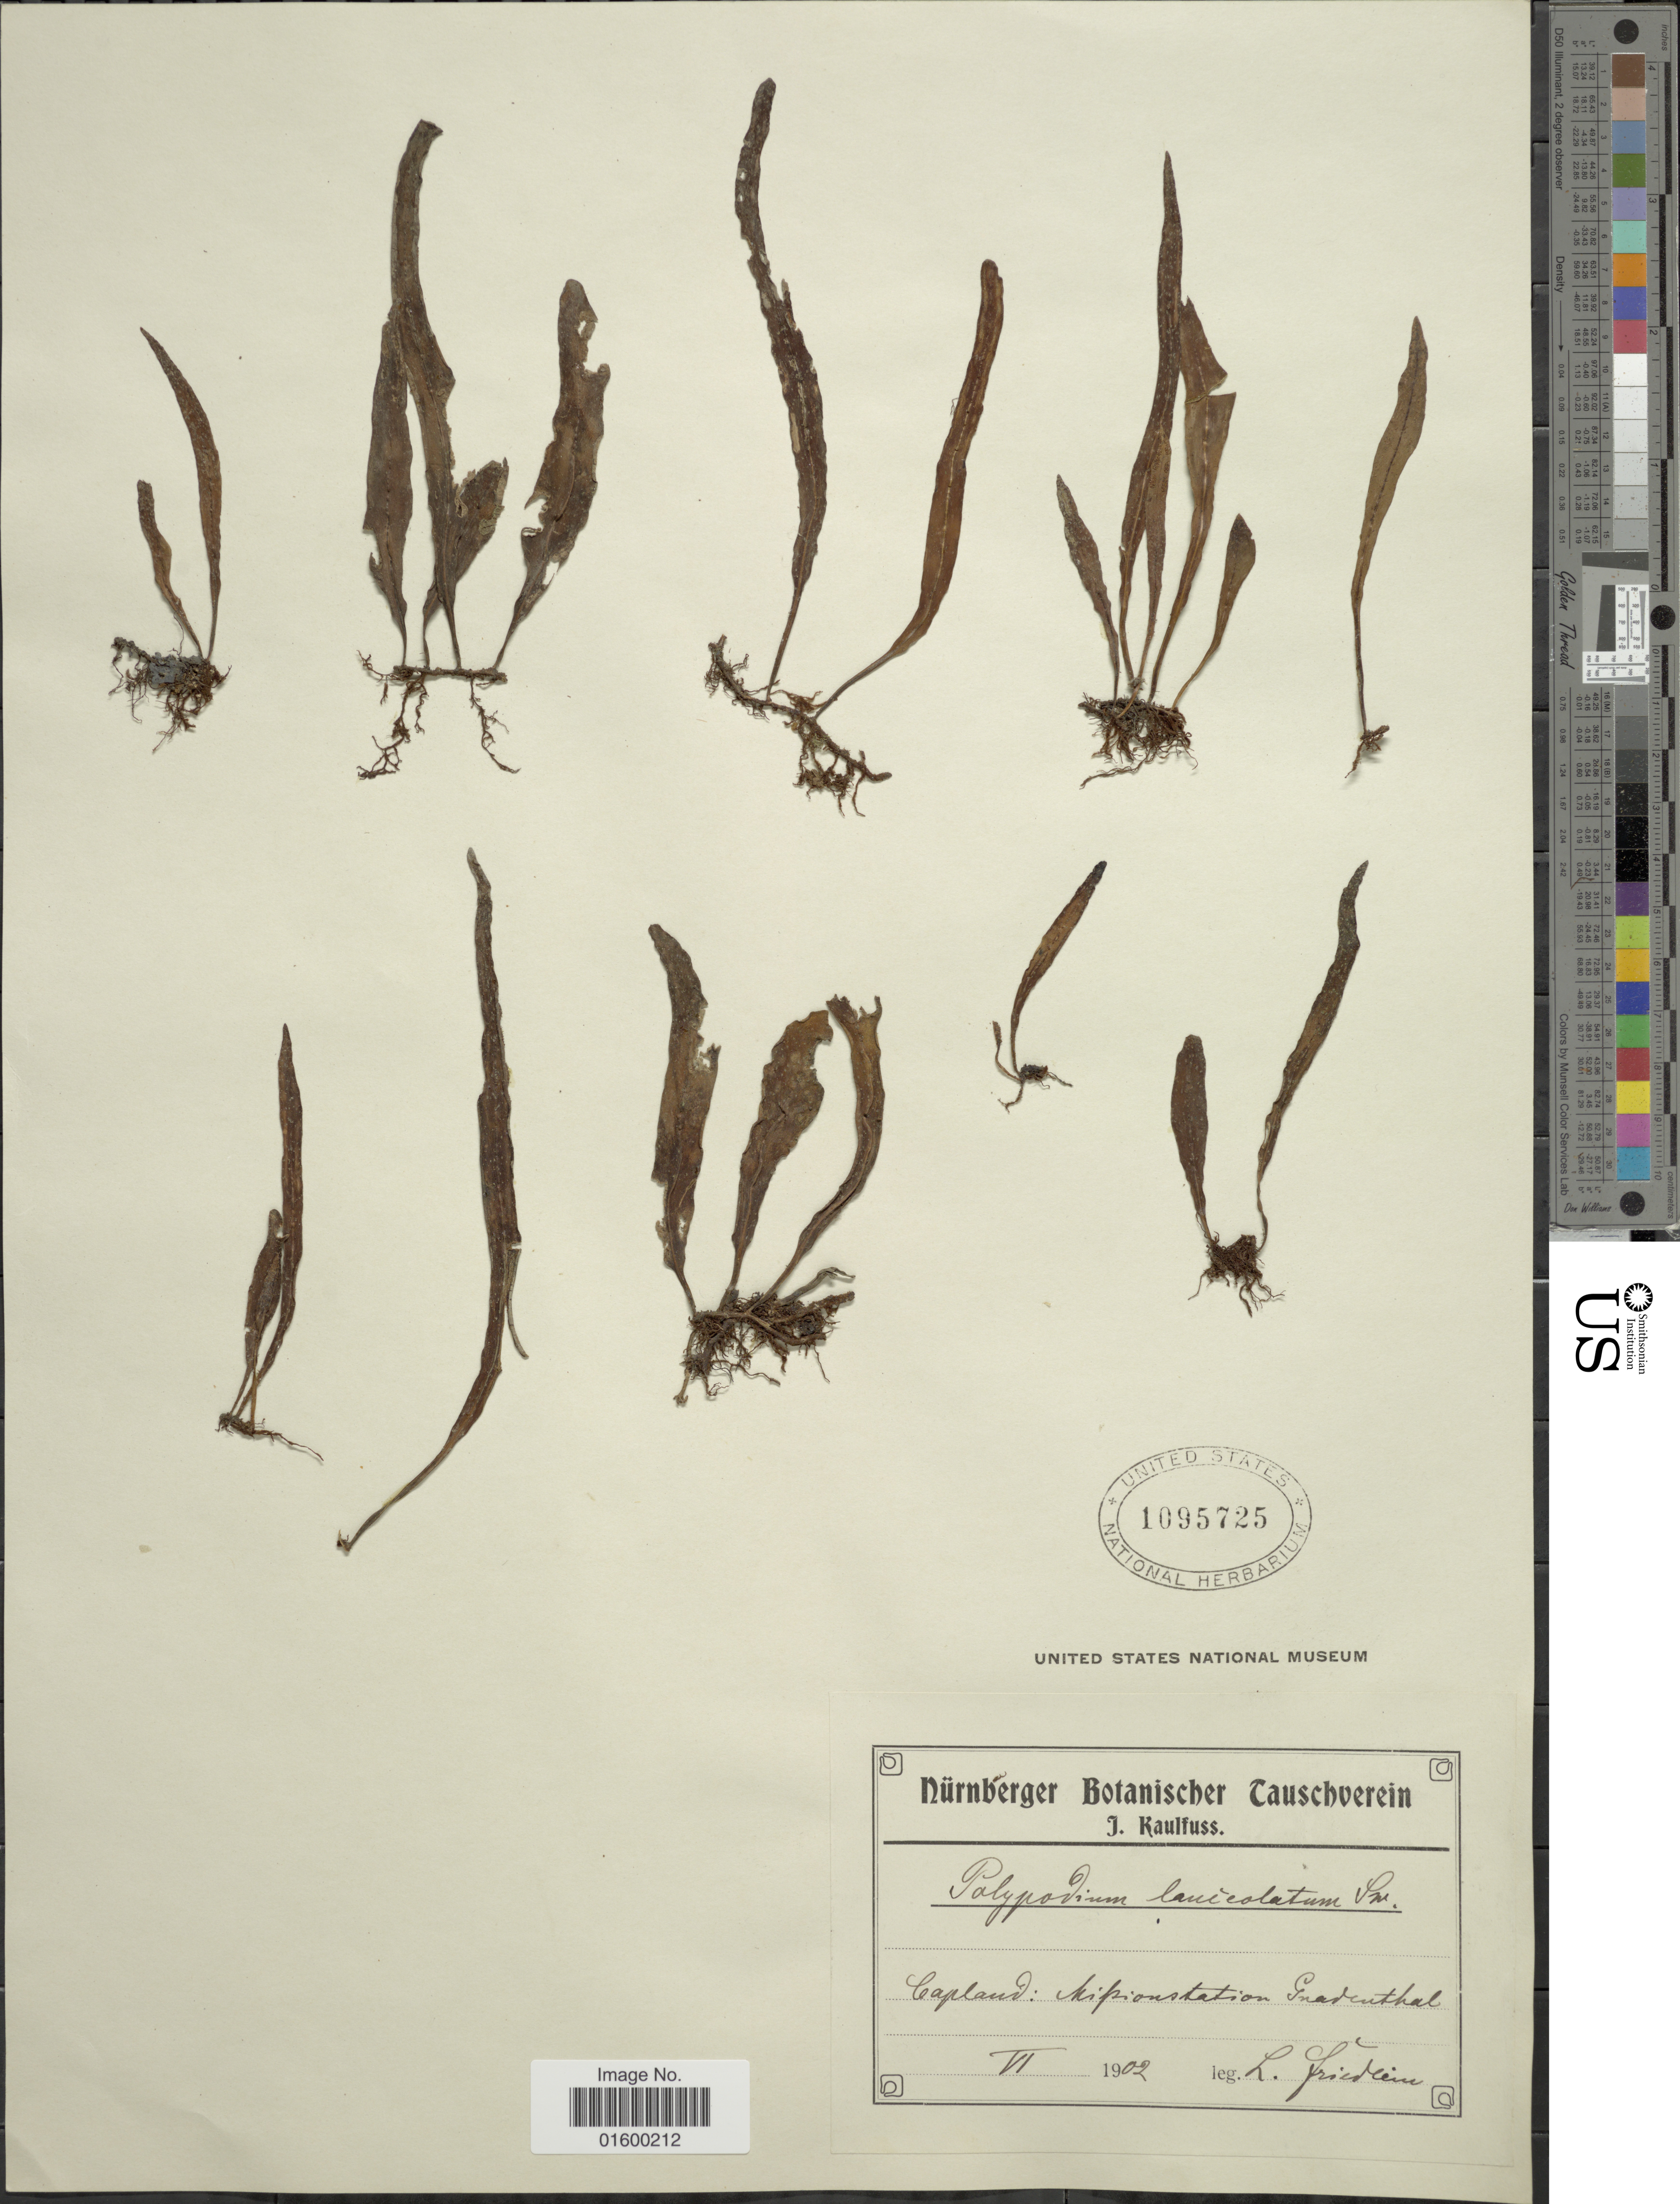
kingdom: Plantae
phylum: Tracheophyta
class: Polypodiopsida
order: Polypodiales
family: Polypodiaceae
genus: Pleopeltis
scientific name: Pleopeltis macrocarpa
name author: (Bory ex Willd.) Kaulf.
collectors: L. Friedeim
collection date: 1902-06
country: South Africa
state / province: Western Cape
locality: Capland, Mipionstation [Missionstation] Gnadenthal [Genadendal]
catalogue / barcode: US 1095725